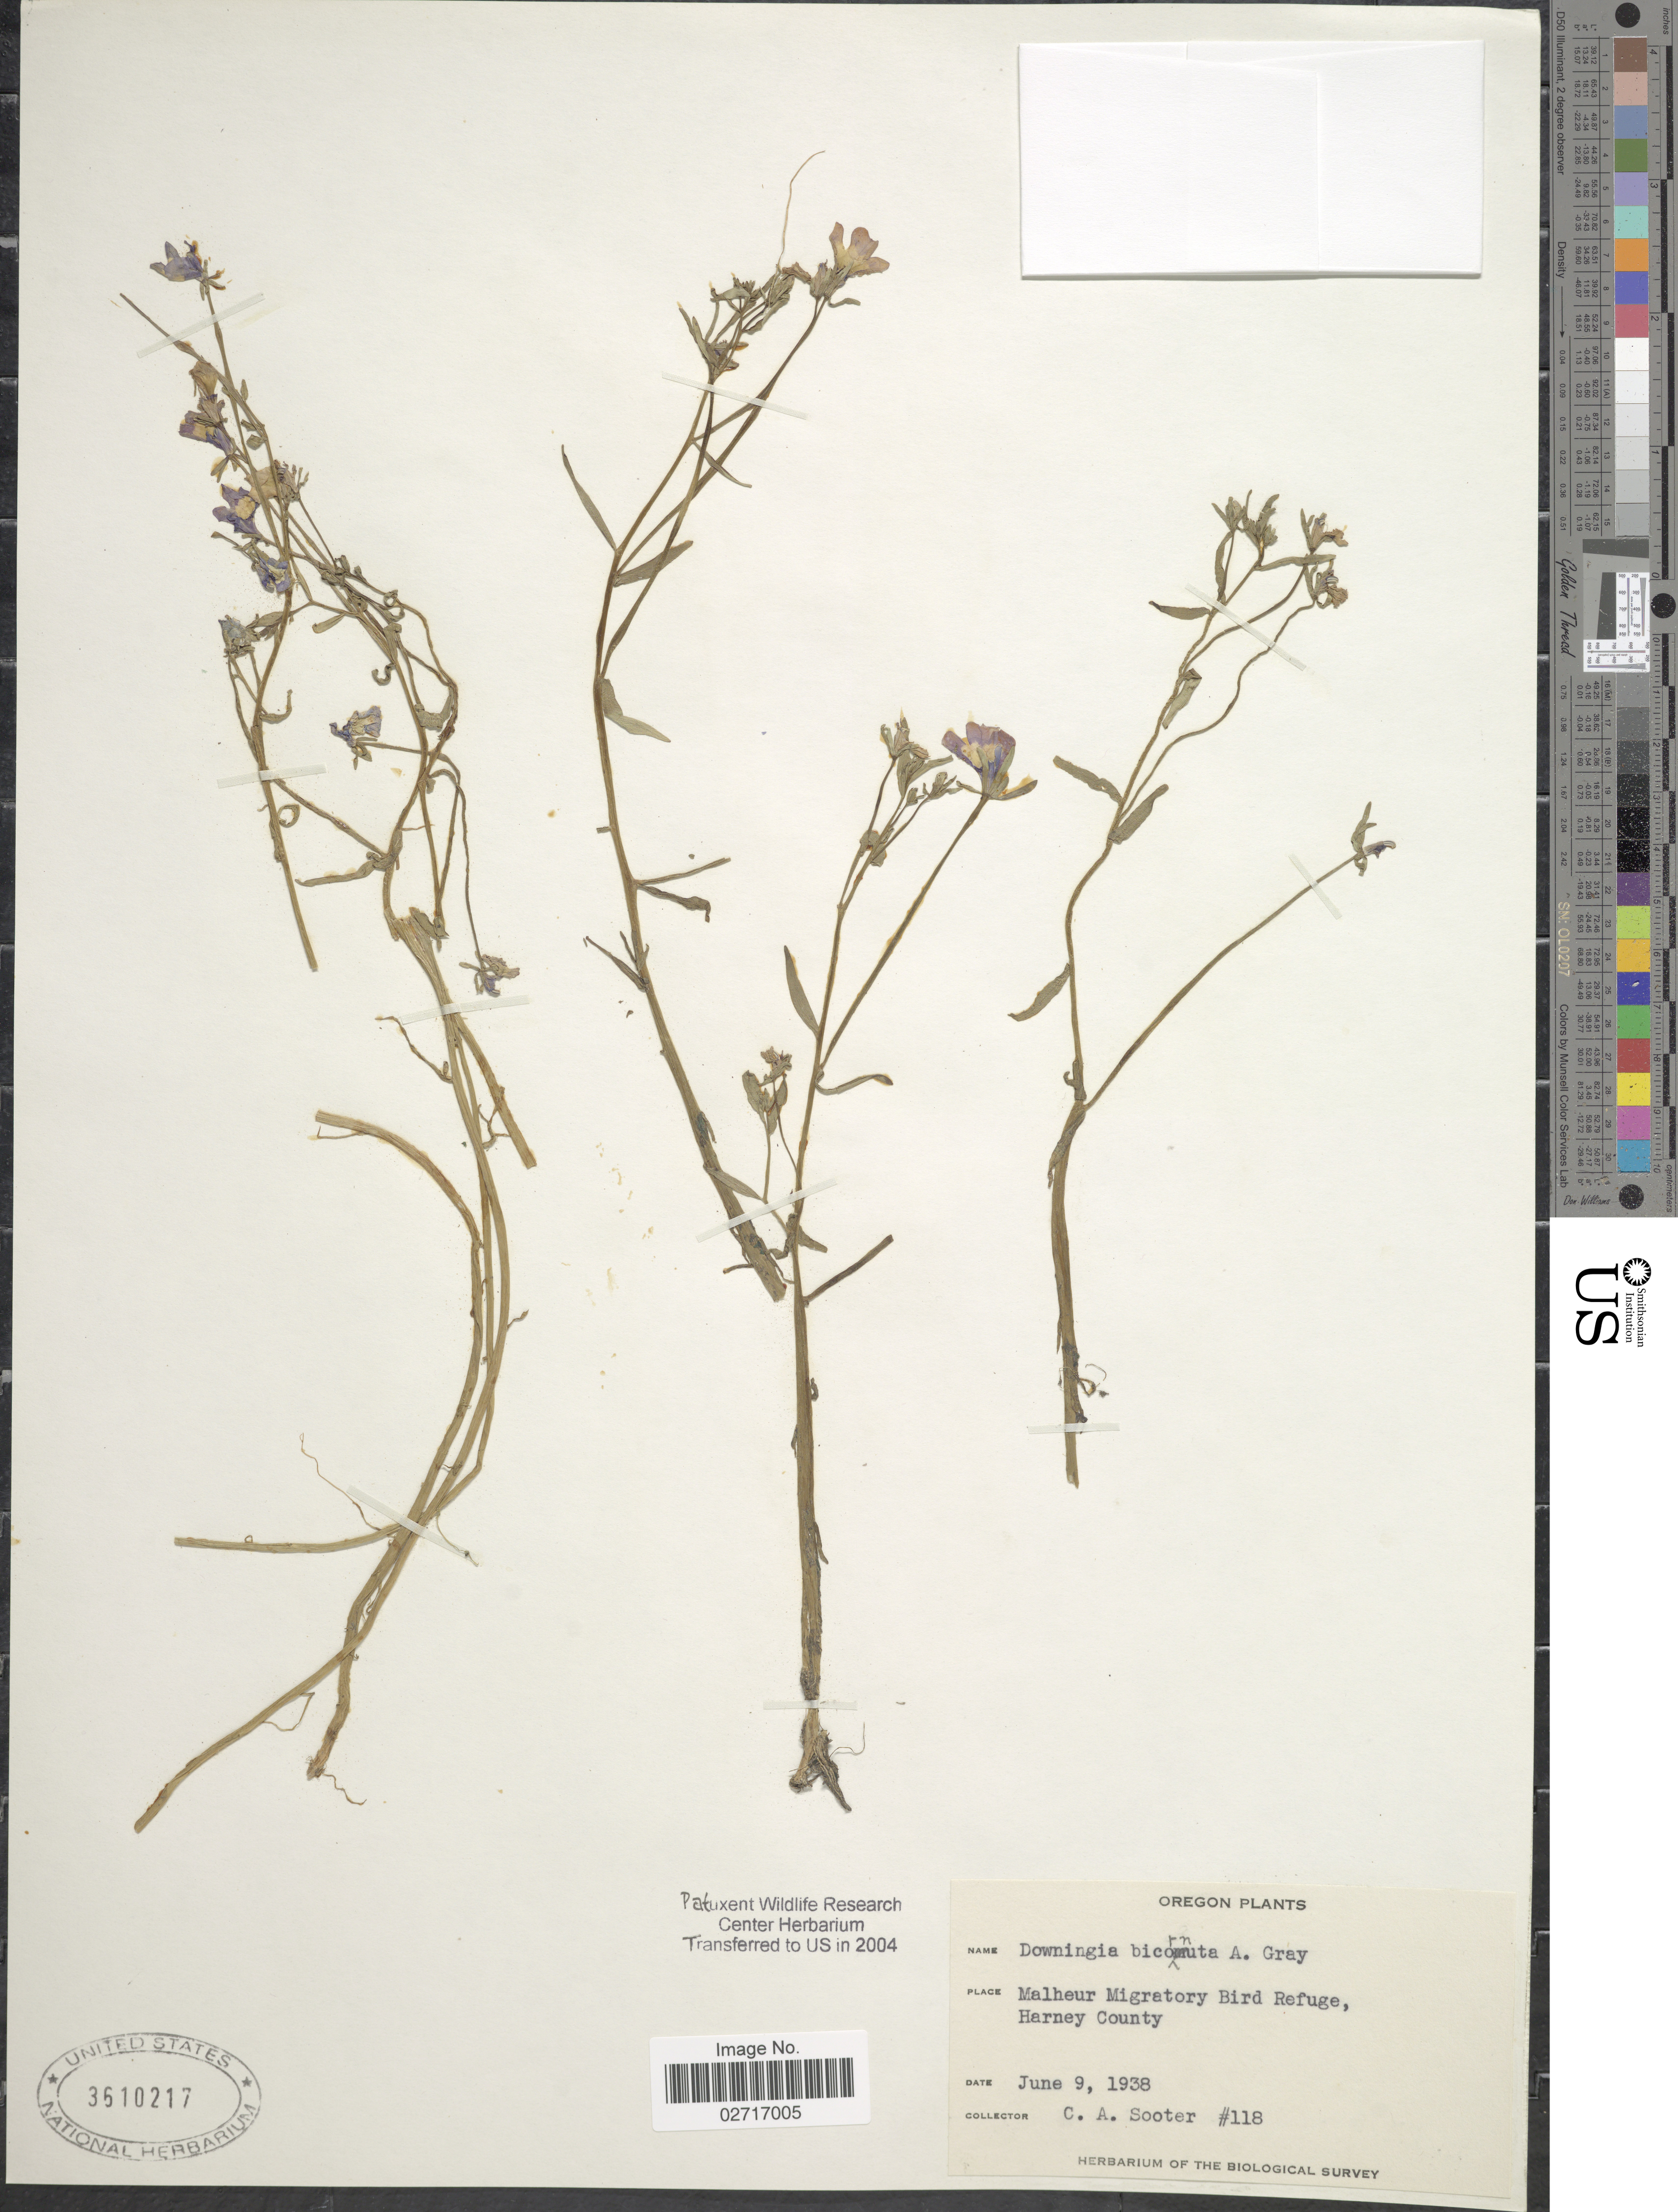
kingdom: Plantae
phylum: Tracheophyta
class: Magnoliopsida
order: Asterales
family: Campanulaceae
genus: Downingia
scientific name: Downingia bicornuta var. bicornuta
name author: A. Gray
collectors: C. Sooter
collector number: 118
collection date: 1938-06-09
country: United States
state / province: Oregon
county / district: Harney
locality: Malheur Migratory Bird Refuge, Harney County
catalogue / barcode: US 3610217